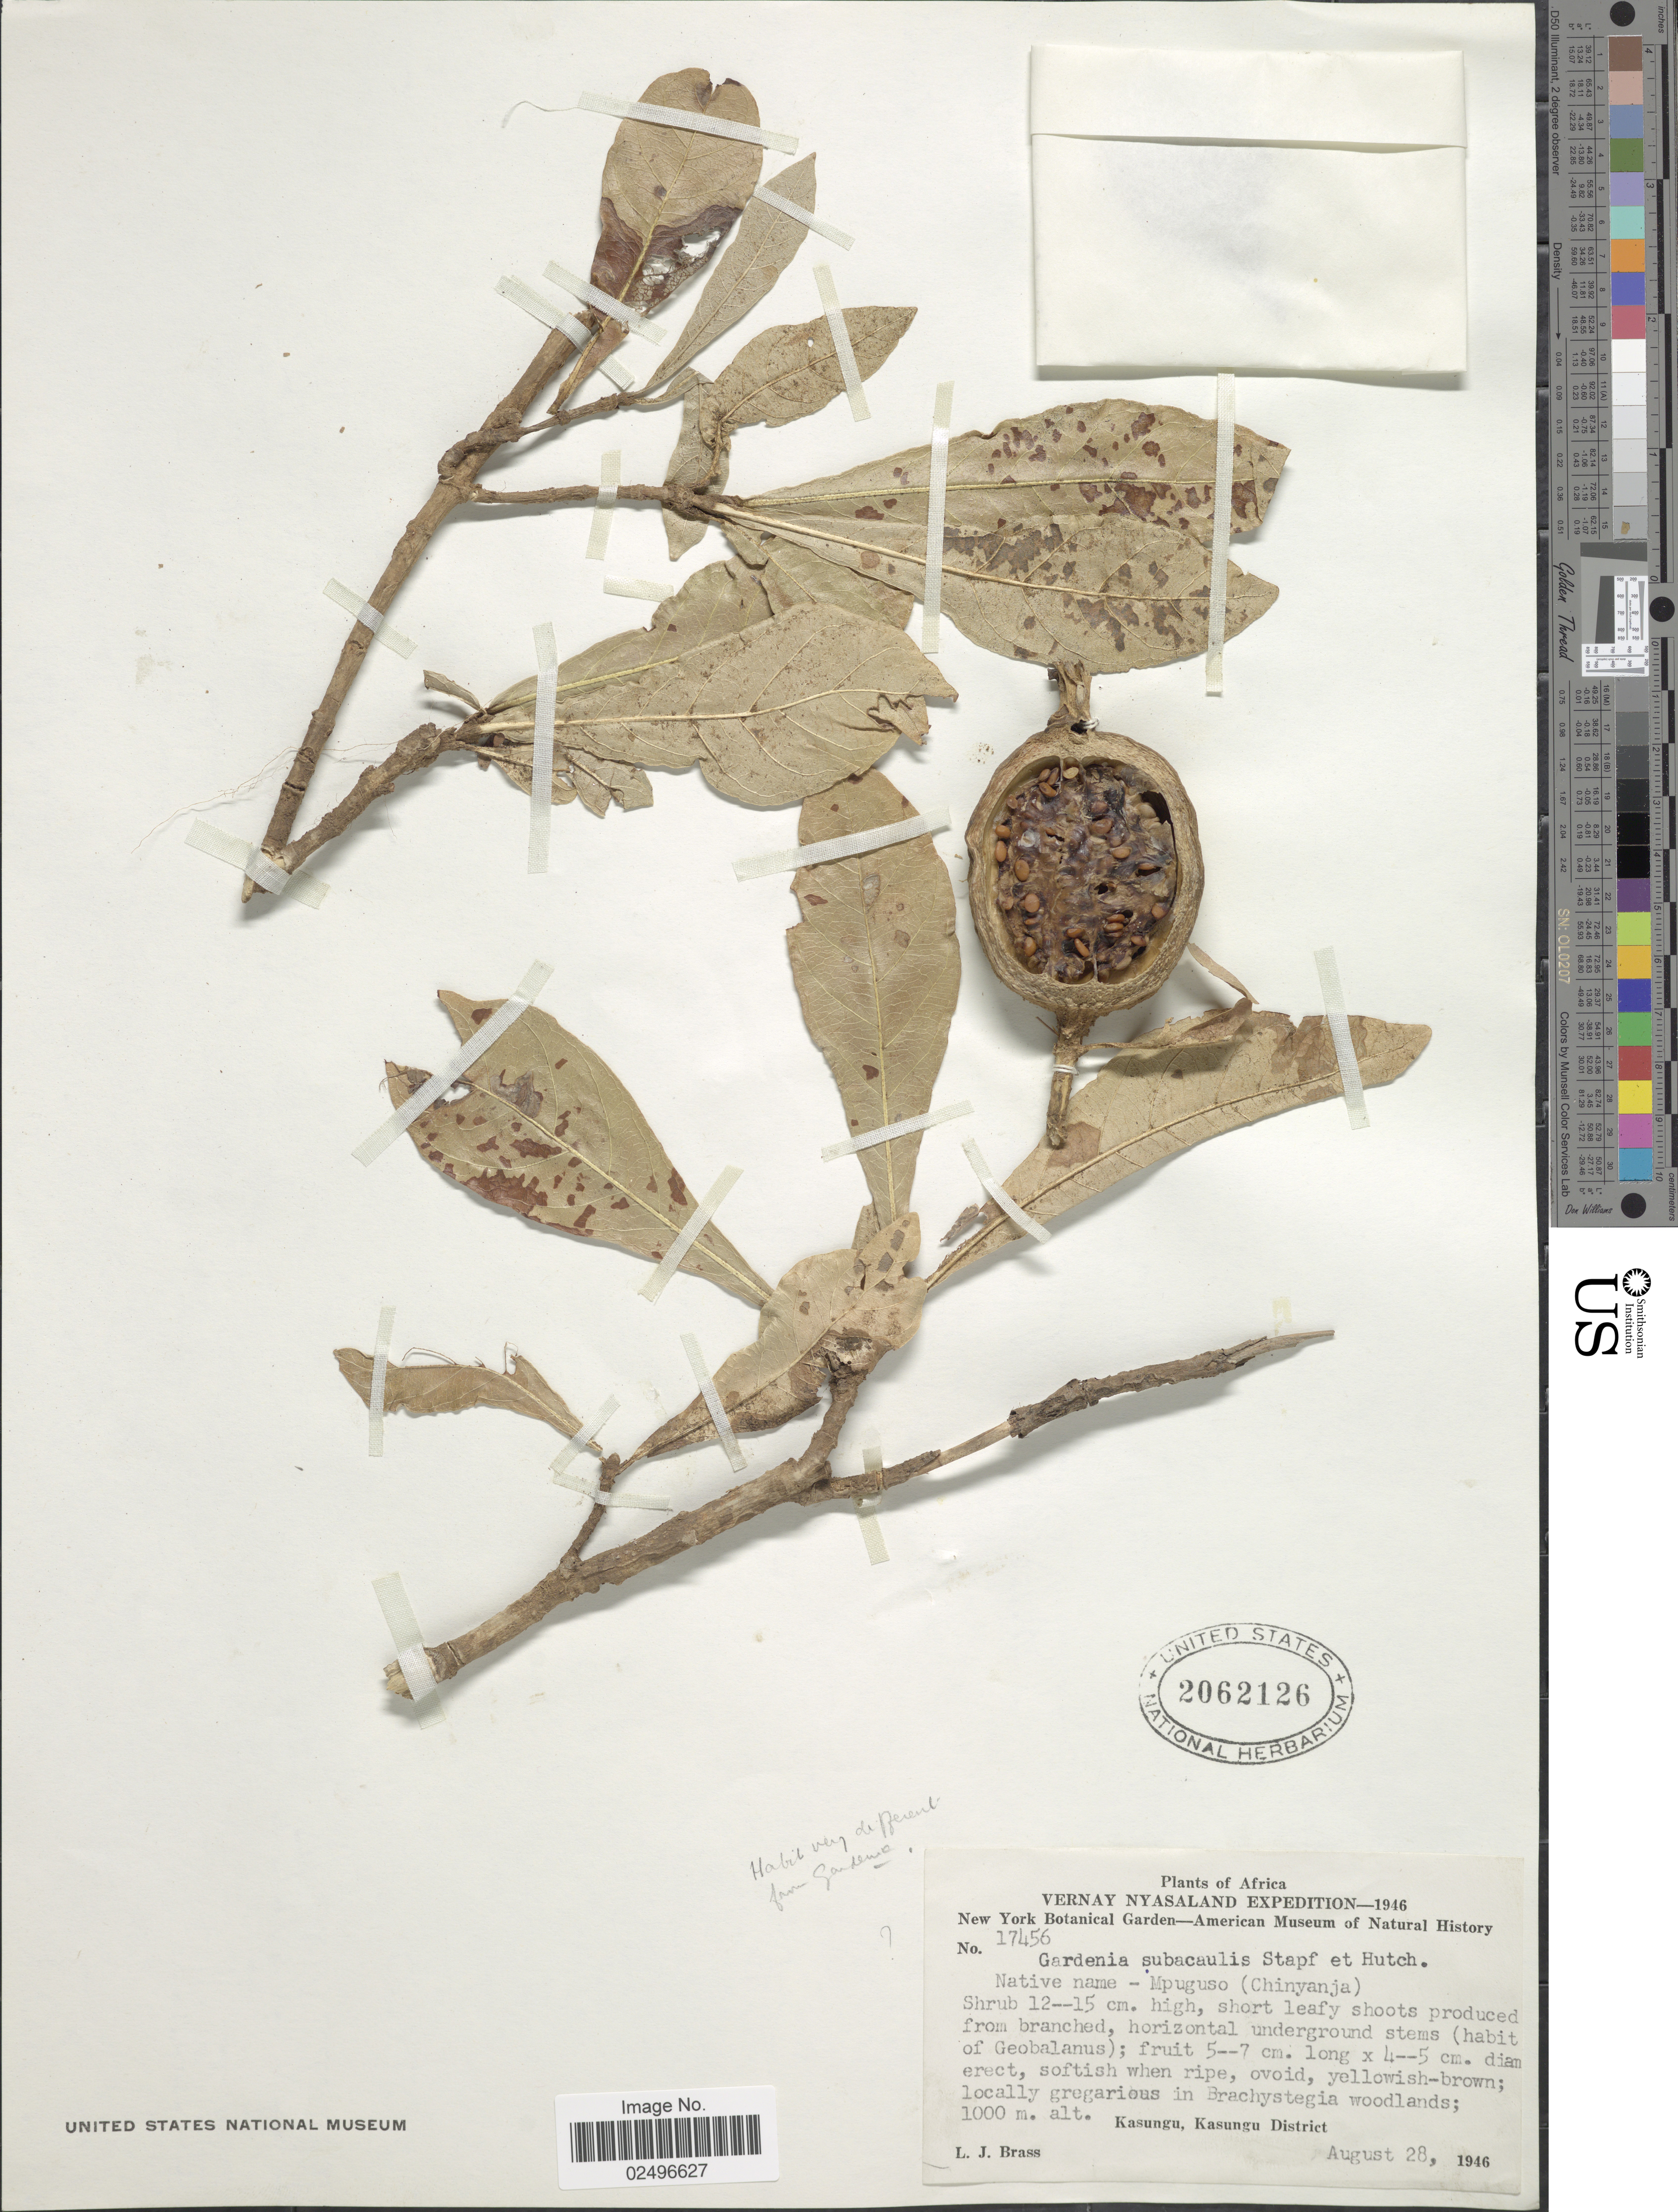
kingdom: Plantae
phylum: Tracheophyta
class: Magnoliopsida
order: Gentianales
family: Rubiaceae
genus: Gardenia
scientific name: Gardenia subacaulis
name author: Stapf & Hutch.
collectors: L. J. Brass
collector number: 17456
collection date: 1946-08-28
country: Malawi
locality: Vernay Nyasaland. Kasungu, Kasungu District.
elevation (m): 1000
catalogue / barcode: US 2062126